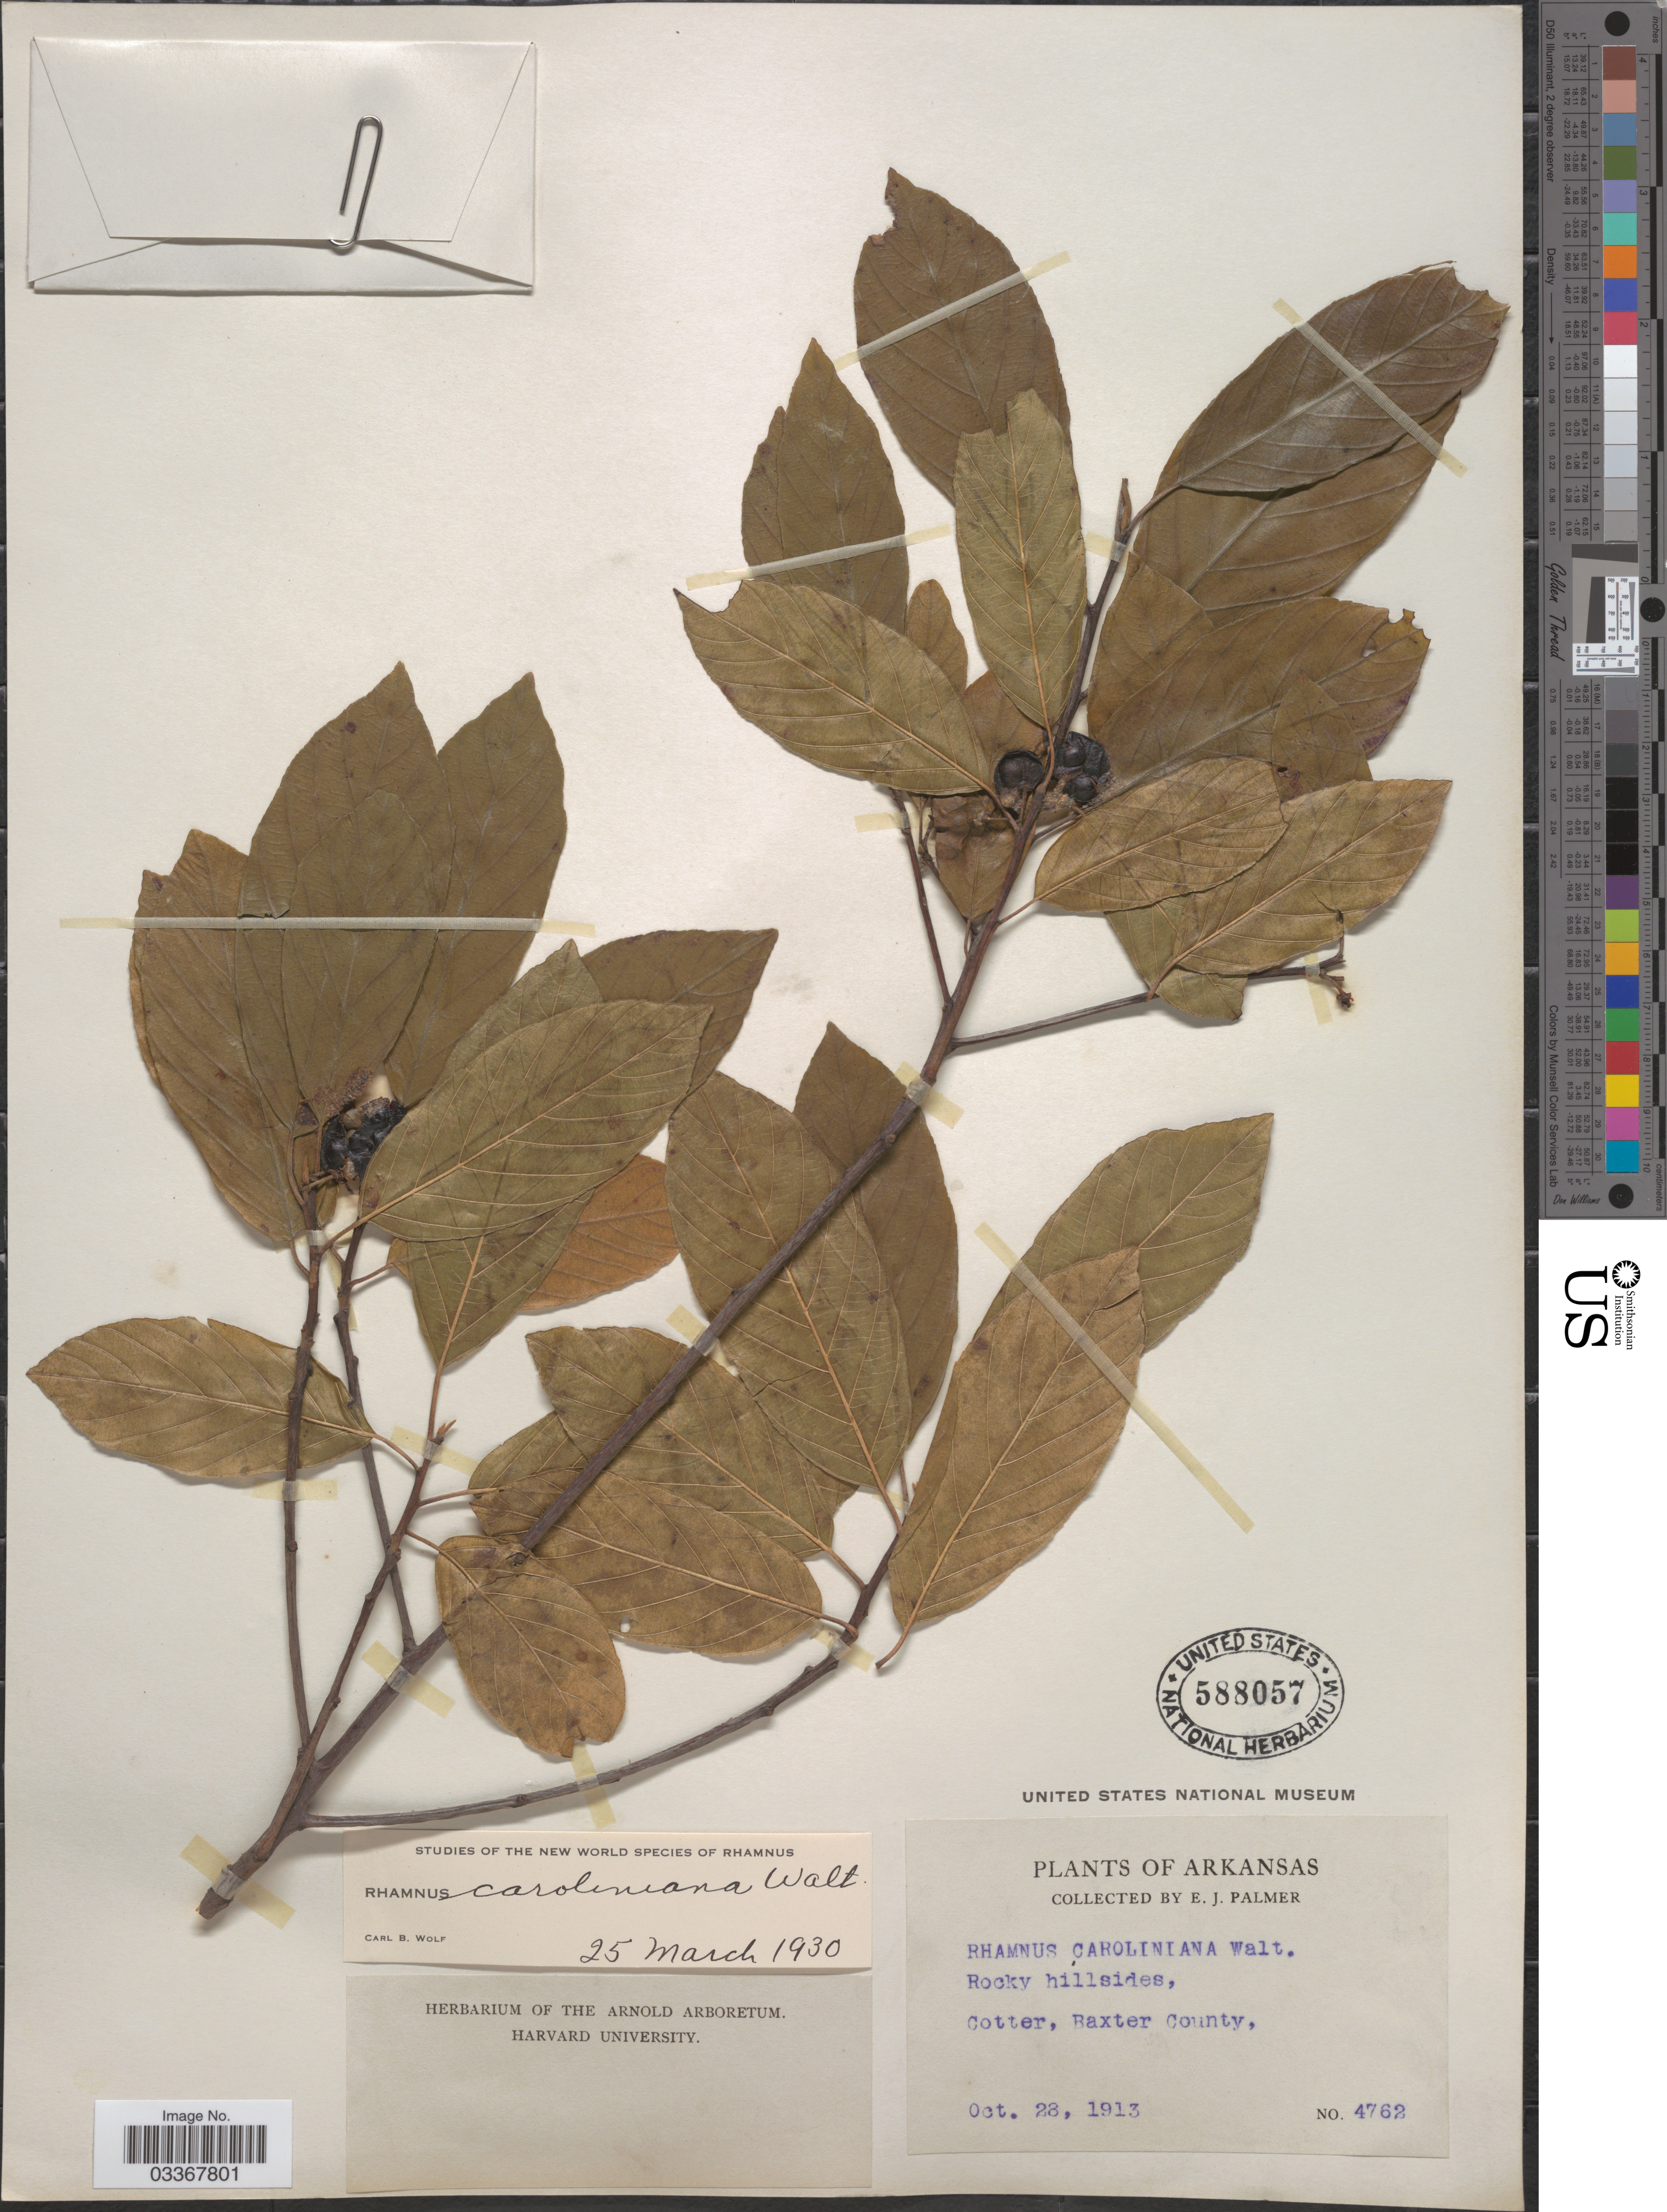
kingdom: Plantae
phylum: Tracheophyta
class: Magnoliopsida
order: Rosales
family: Rhamnaceae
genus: Frangula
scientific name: Frangula caroliniana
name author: (Walter) A. Gray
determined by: Strong, Mark T., (BOT), Smithsonian Institution - National Museum of Natural History (UNITED STATES)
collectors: E. J. Palmer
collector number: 4762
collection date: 1913-10-28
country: United States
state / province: Arkansas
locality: Cotter, Baxter County.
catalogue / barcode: US 588057